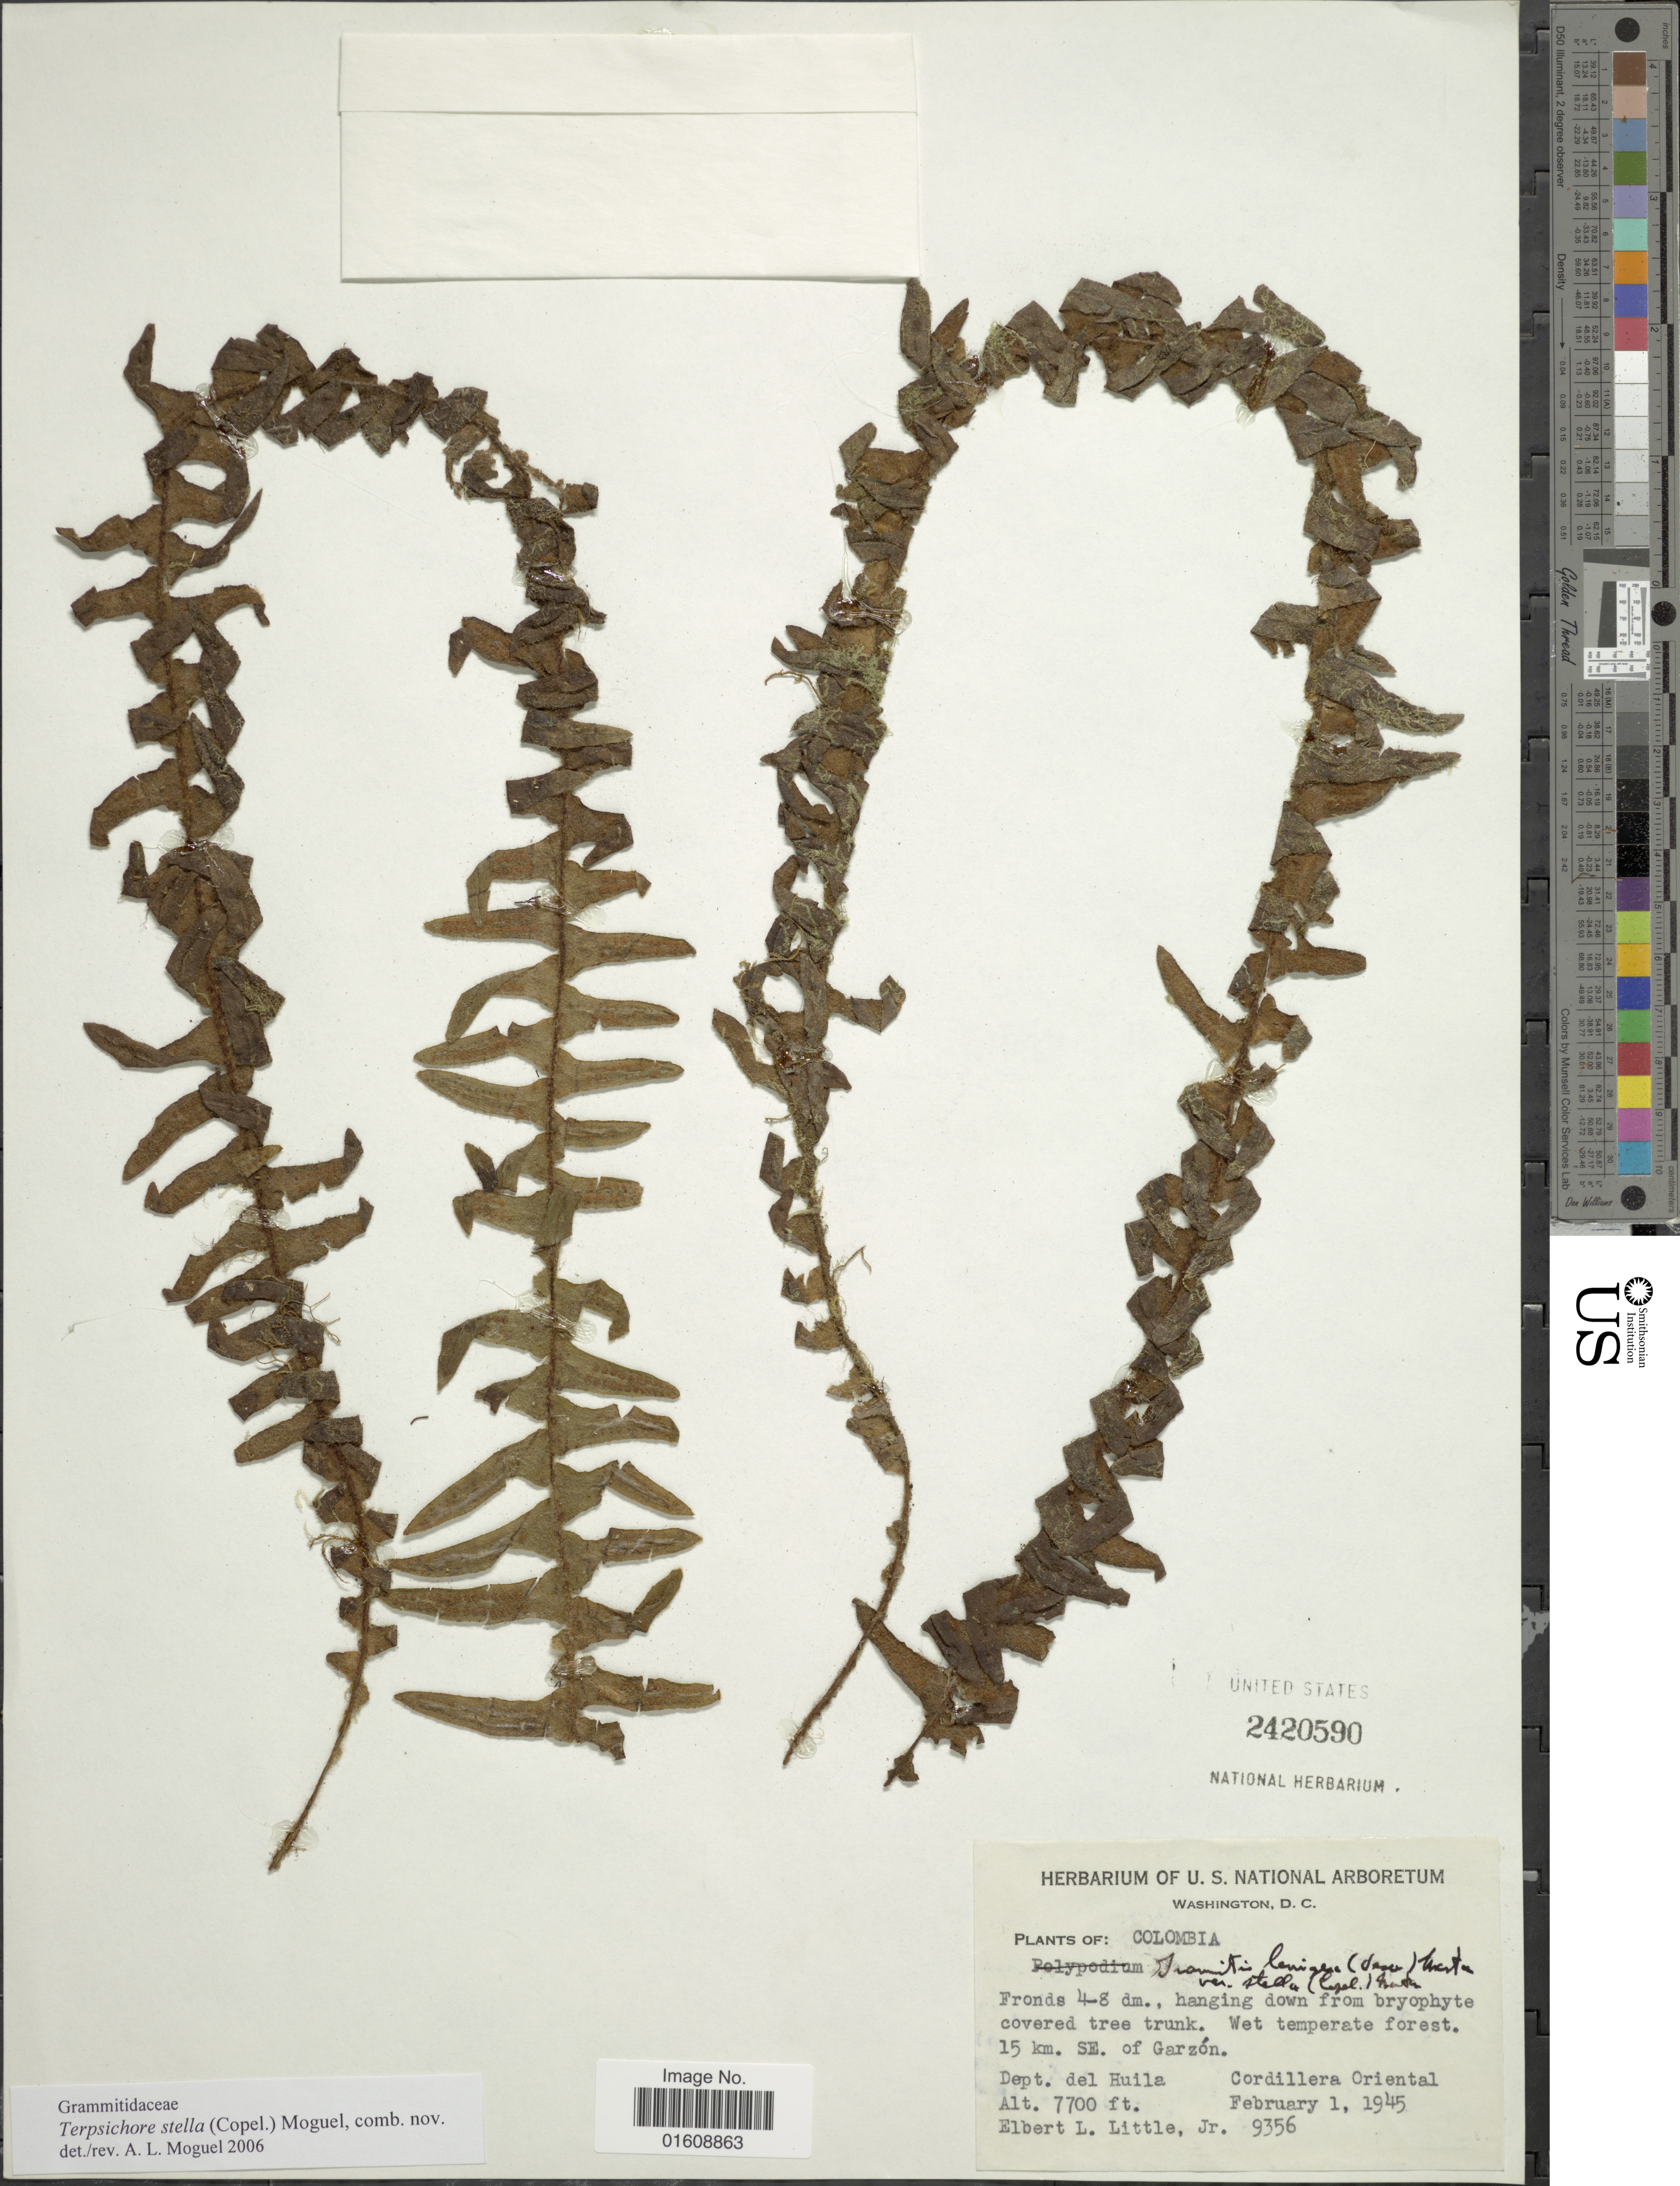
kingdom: Plantae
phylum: Tracheophyta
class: Polypodiopsida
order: Polypodiales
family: Polypodiaceae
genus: Alansmia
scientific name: Alansmia stella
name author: (Copel.) Moguel & M. Kessler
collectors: E. L. Little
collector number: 9356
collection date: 1945-02-01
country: Colombia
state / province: Huila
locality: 15 km. SE. of SE. of Garzón. Cordillera Oriental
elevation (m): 2347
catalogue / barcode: US 2420590